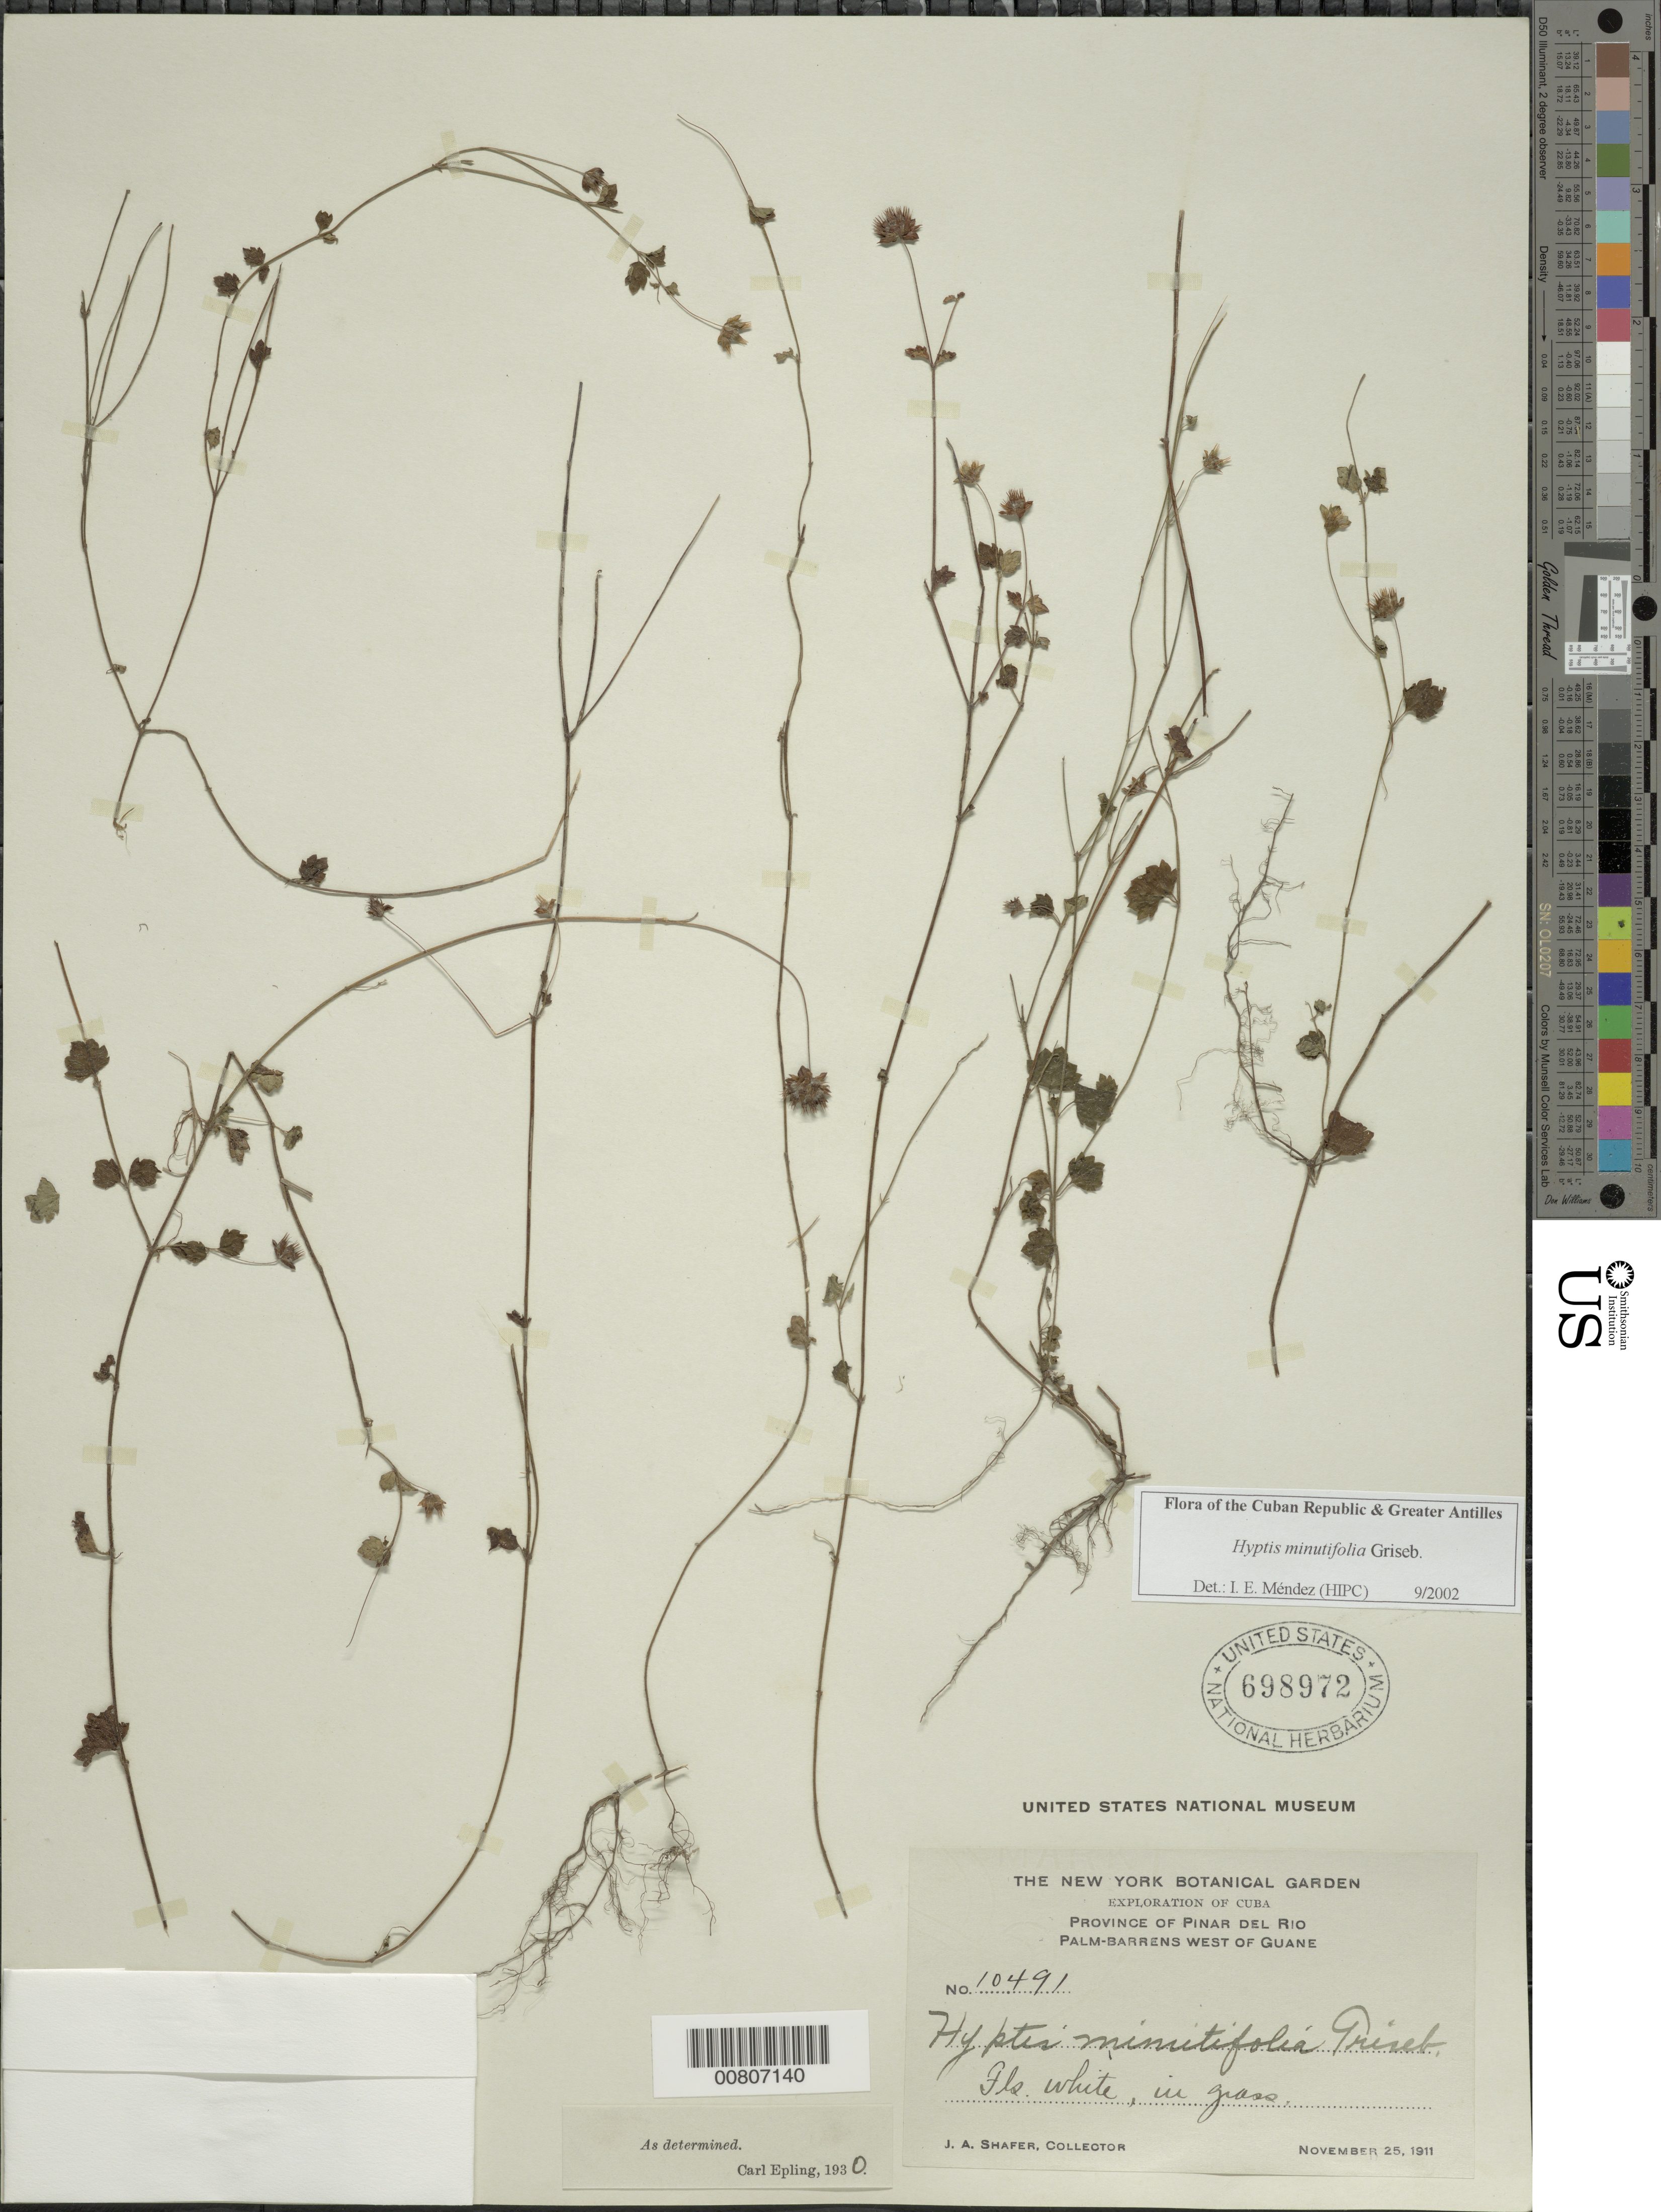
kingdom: Plantae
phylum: Tracheophyta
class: Magnoliopsida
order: Lamiales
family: Lamiaceae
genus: Hyptis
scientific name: Hyptis minutifolia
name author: Griseb.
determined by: Méndez, Isidro E., (HIPC)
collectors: J. A. Shafer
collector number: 10491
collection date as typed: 25 Nov 1911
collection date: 1911-11-25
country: Cuba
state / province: Pinar del Rio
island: Cuba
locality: Palm-Barrens W of Guane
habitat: In grass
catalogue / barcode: US 698872